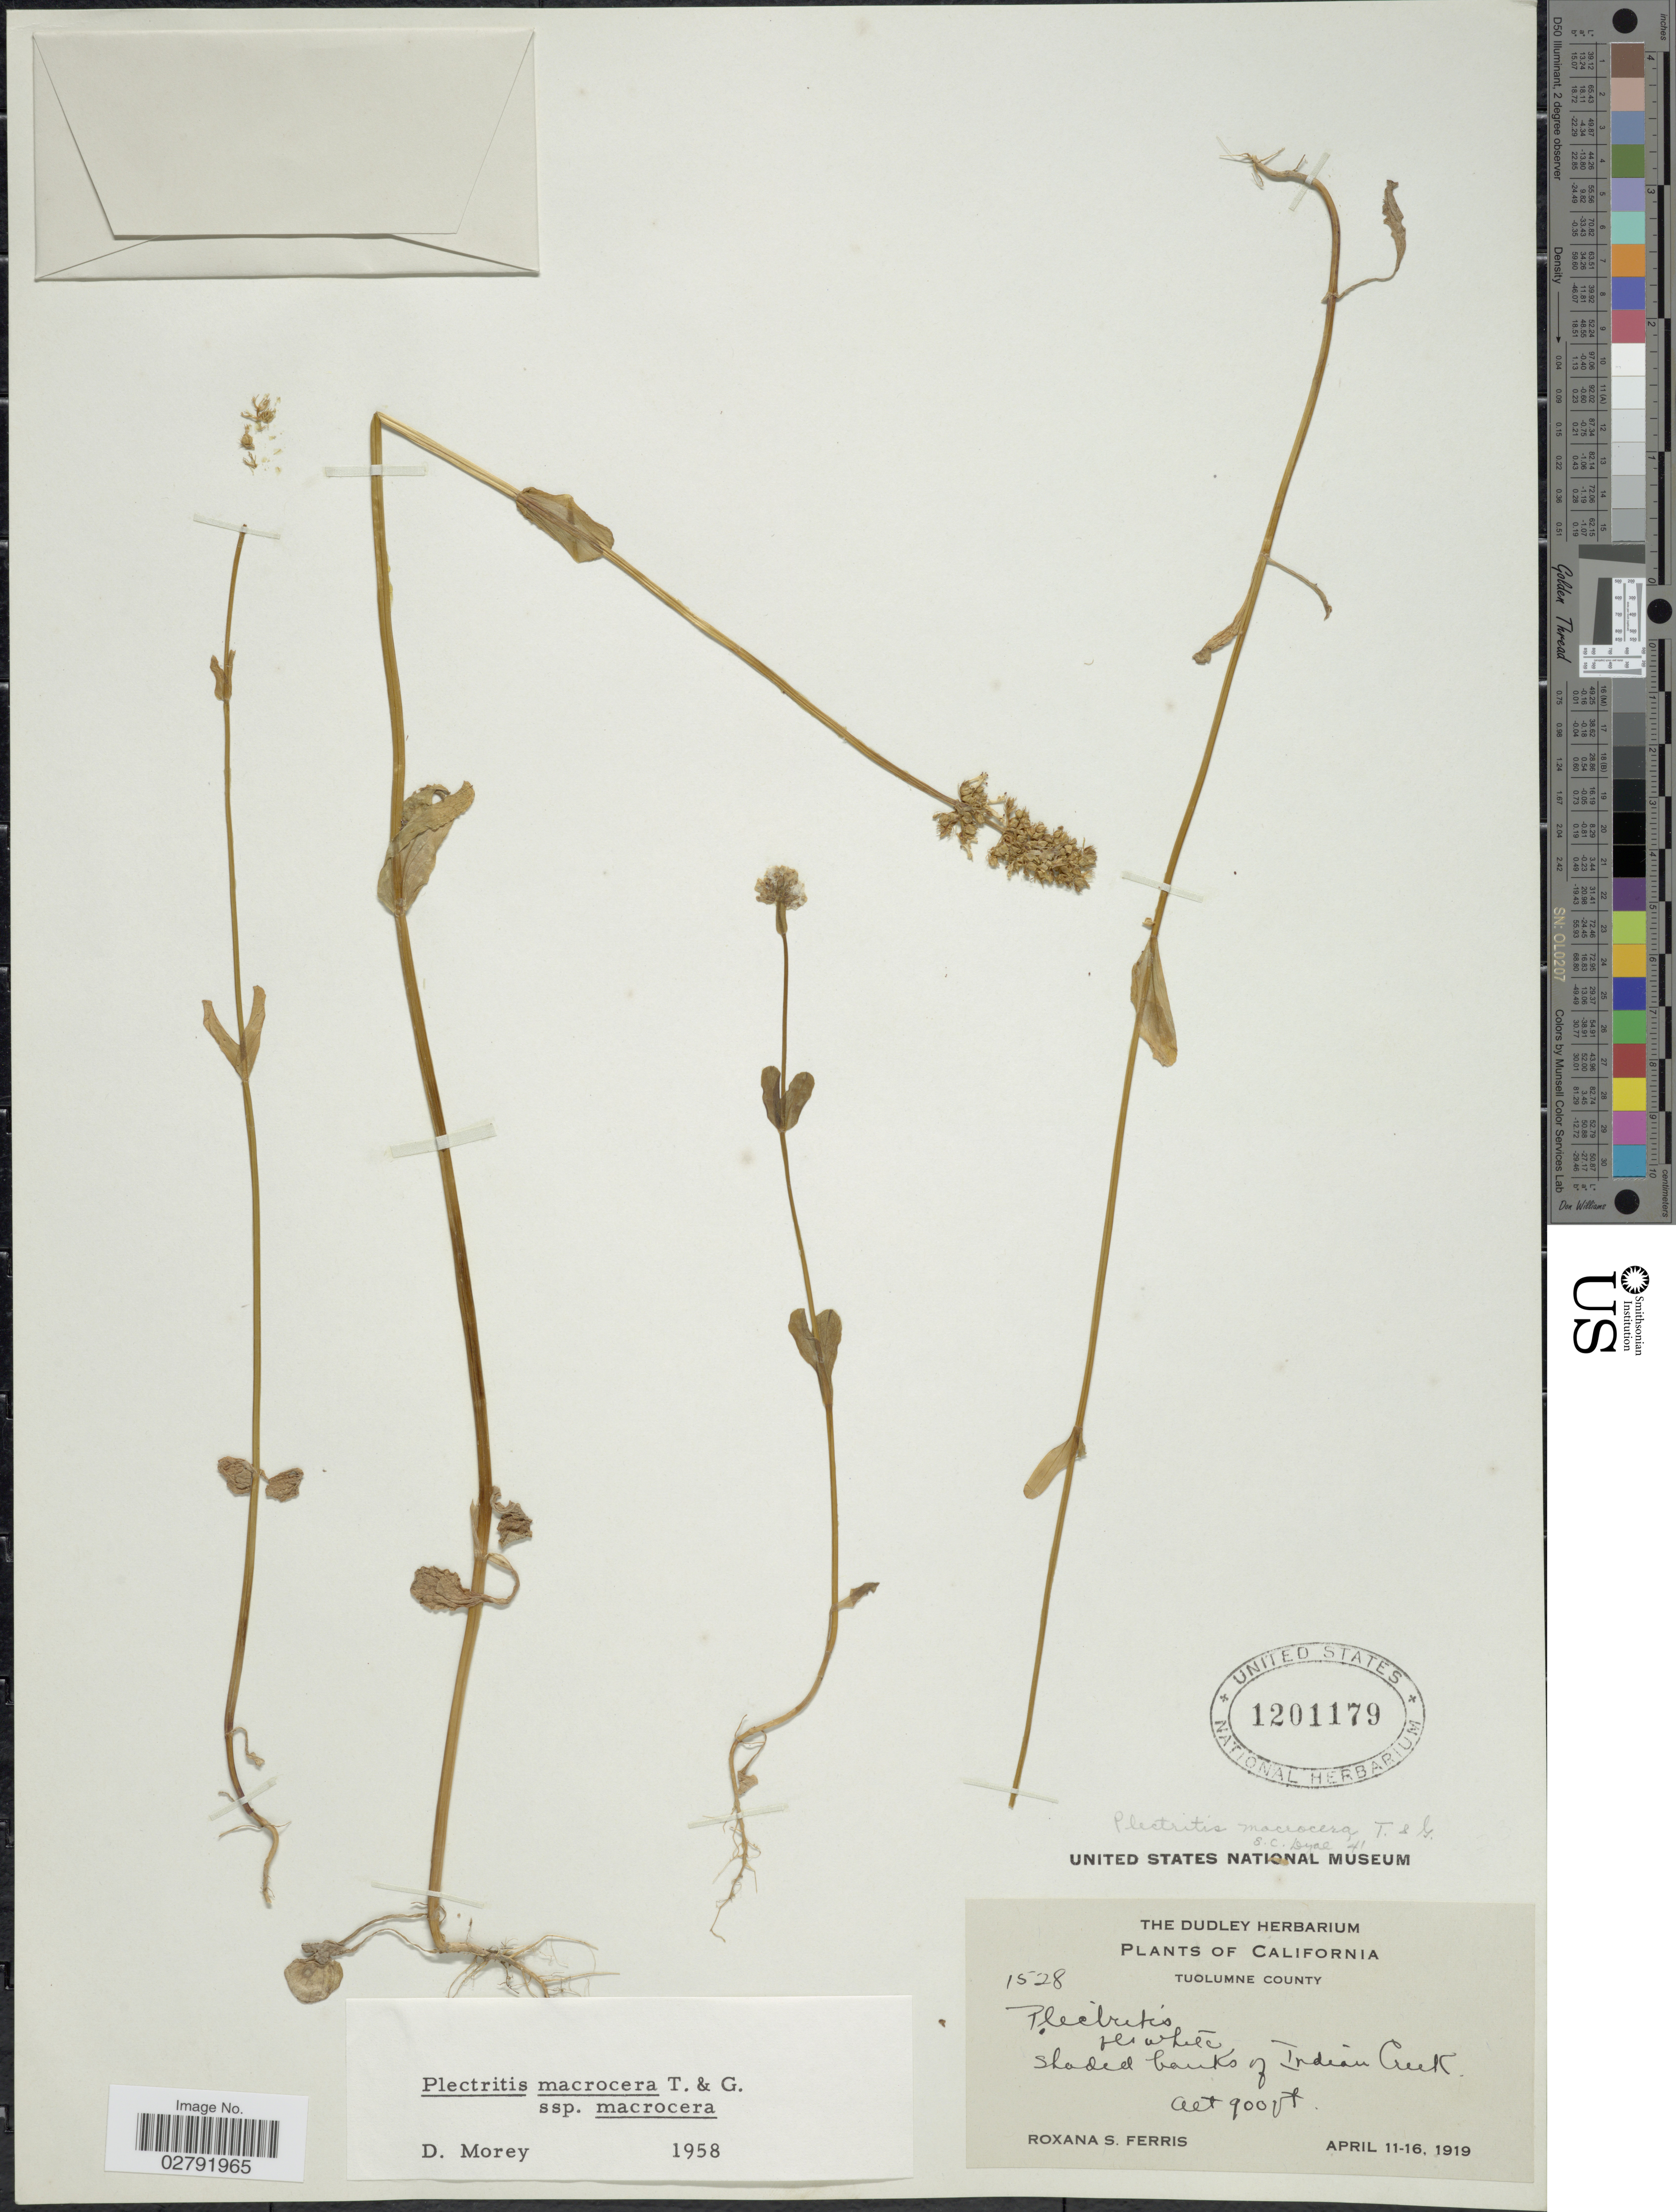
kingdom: Plantae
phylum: Tracheophyta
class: Magnoliopsida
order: Dipsacales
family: Caprifoliaceae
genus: Plectritis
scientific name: Plectritis macrocera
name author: Torr. & A. Gray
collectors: R. S. Ferris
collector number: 1528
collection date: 1919-04-11/1919-04-16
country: United States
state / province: California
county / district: Tuolumne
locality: Tuolumne county. Shaded banks of Indian Creek.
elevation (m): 274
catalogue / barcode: US 1201179